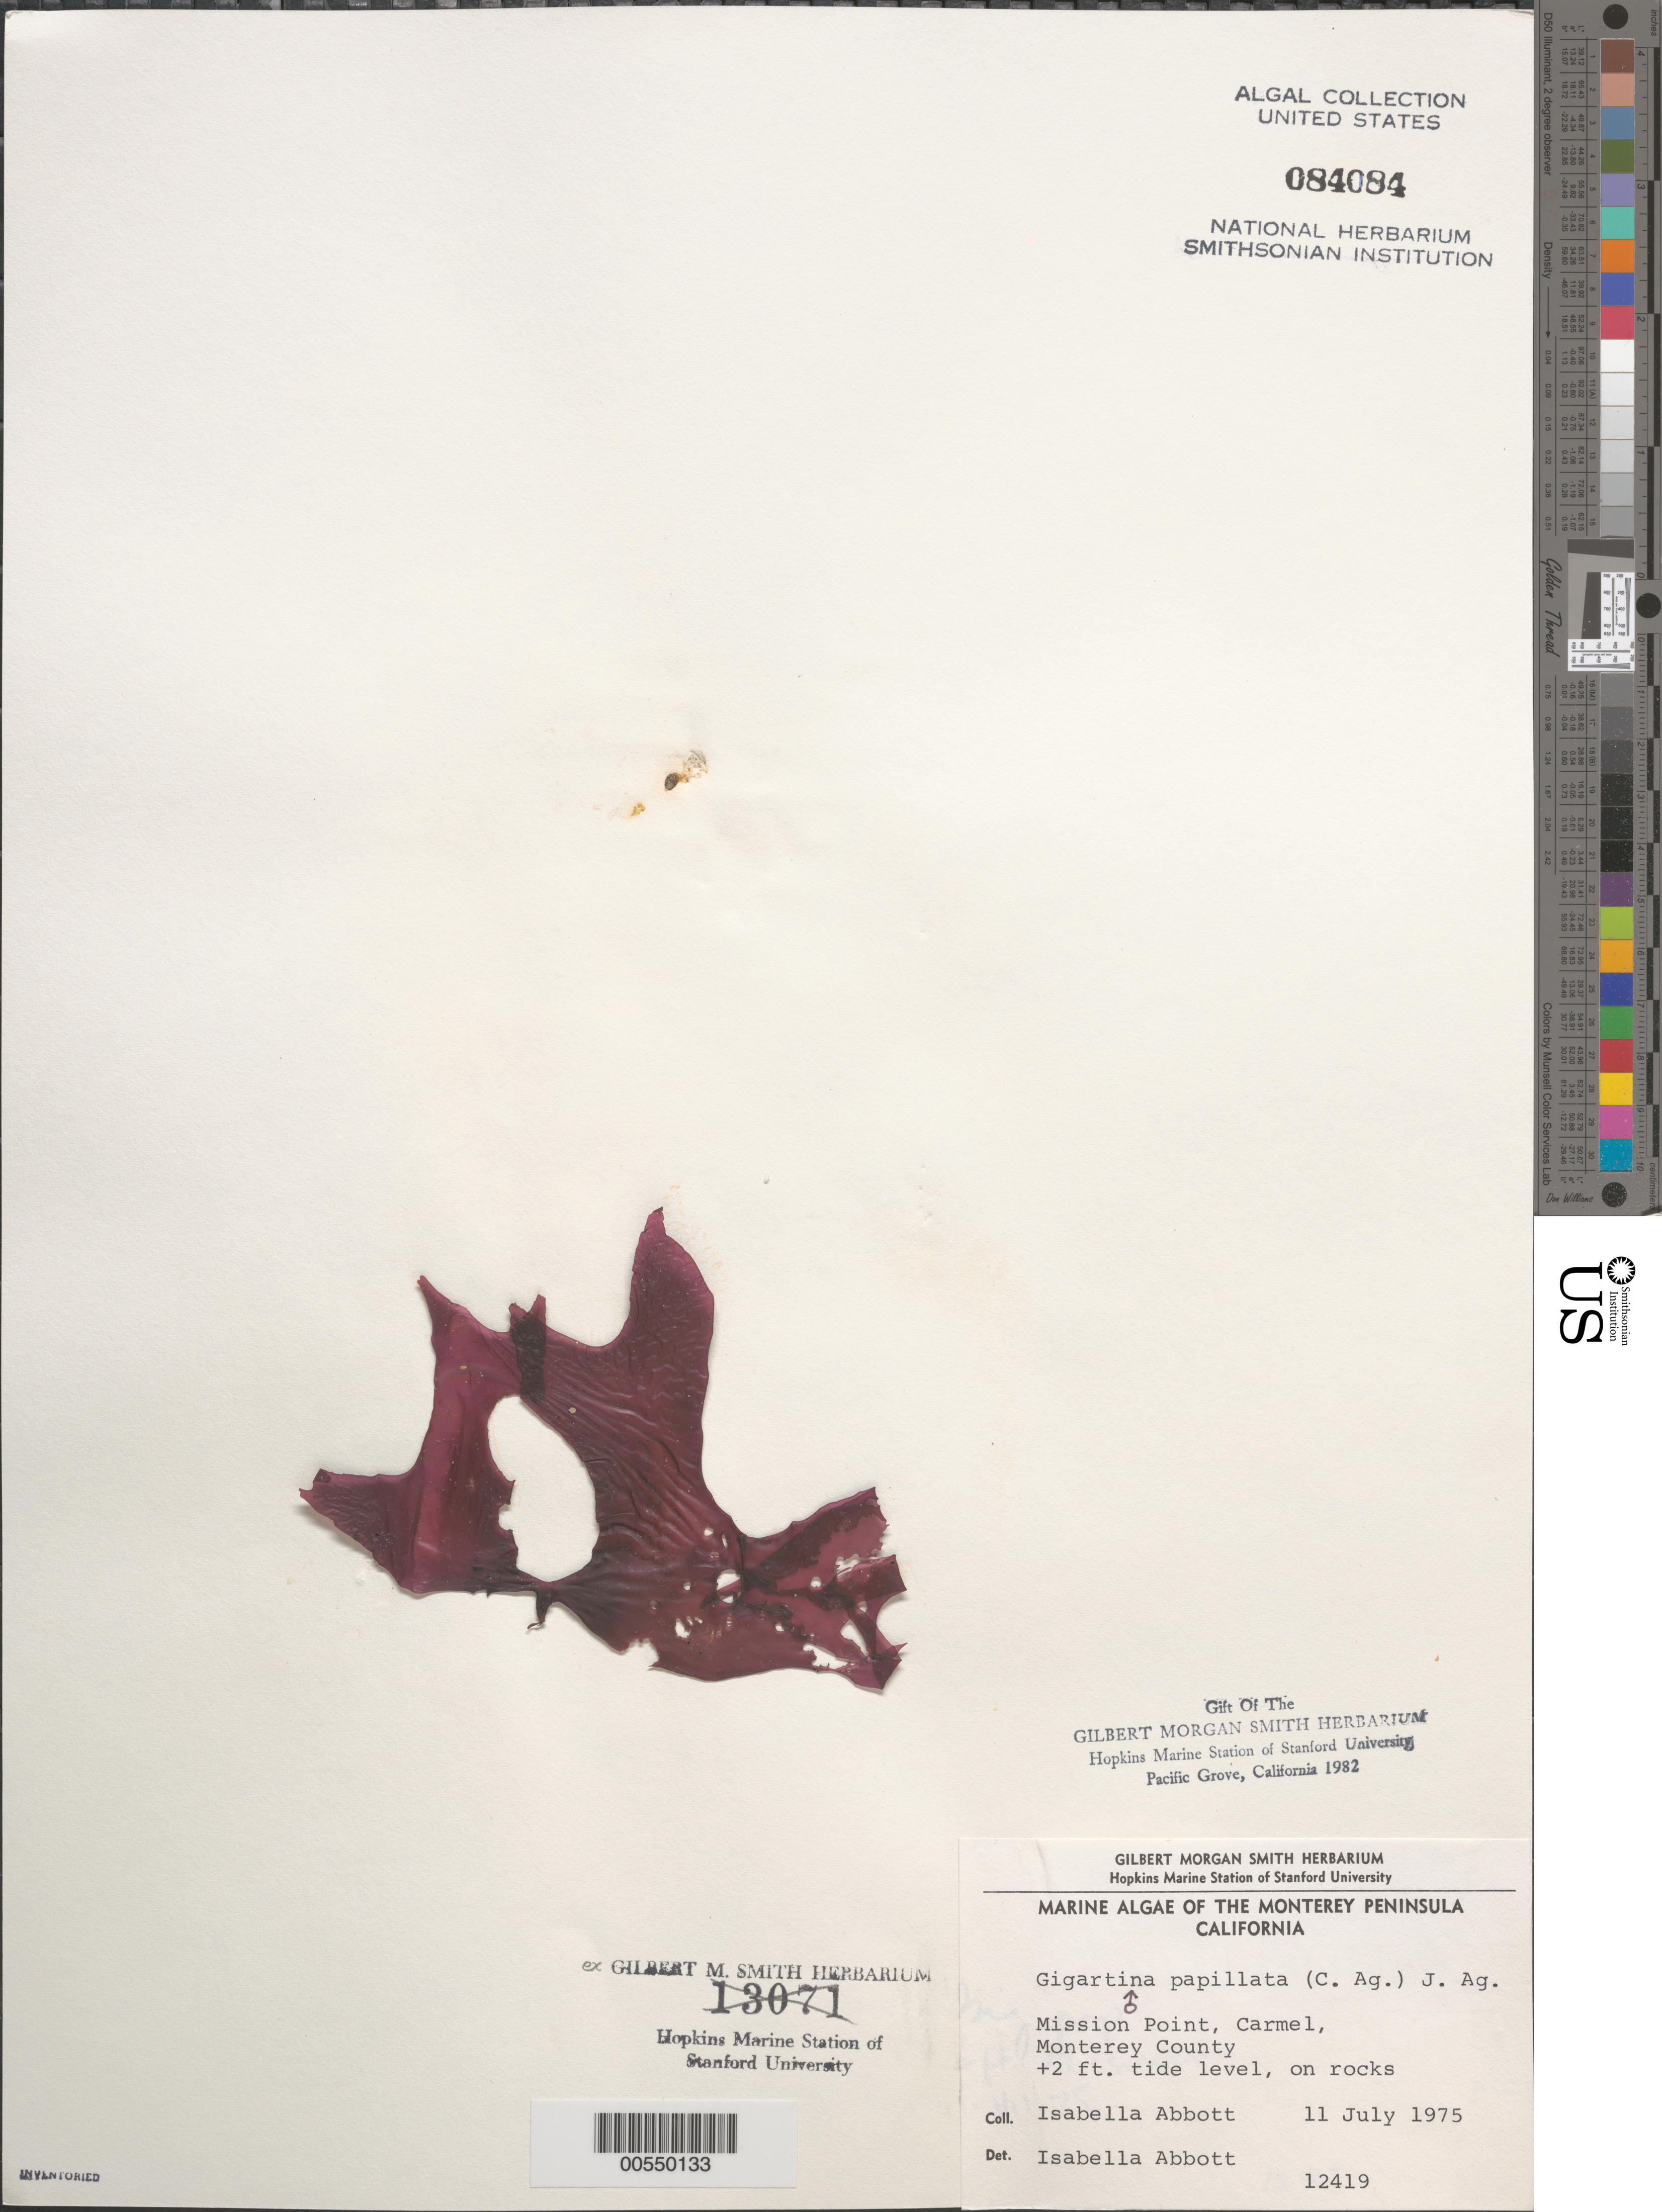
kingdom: Plantae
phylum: Rhodophyta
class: Florideophyceae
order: Gigartinales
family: Gigartinaceae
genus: Gigartina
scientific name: Gigartina papillata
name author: (C. Agardh) J. Agardh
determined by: Abbott, Isabella A.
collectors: I. A. Abbott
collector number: IAA 12419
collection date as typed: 11 Jul 1975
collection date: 1975-07-11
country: United States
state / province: California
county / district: Monterey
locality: Mission Point, Carmel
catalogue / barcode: US 84084